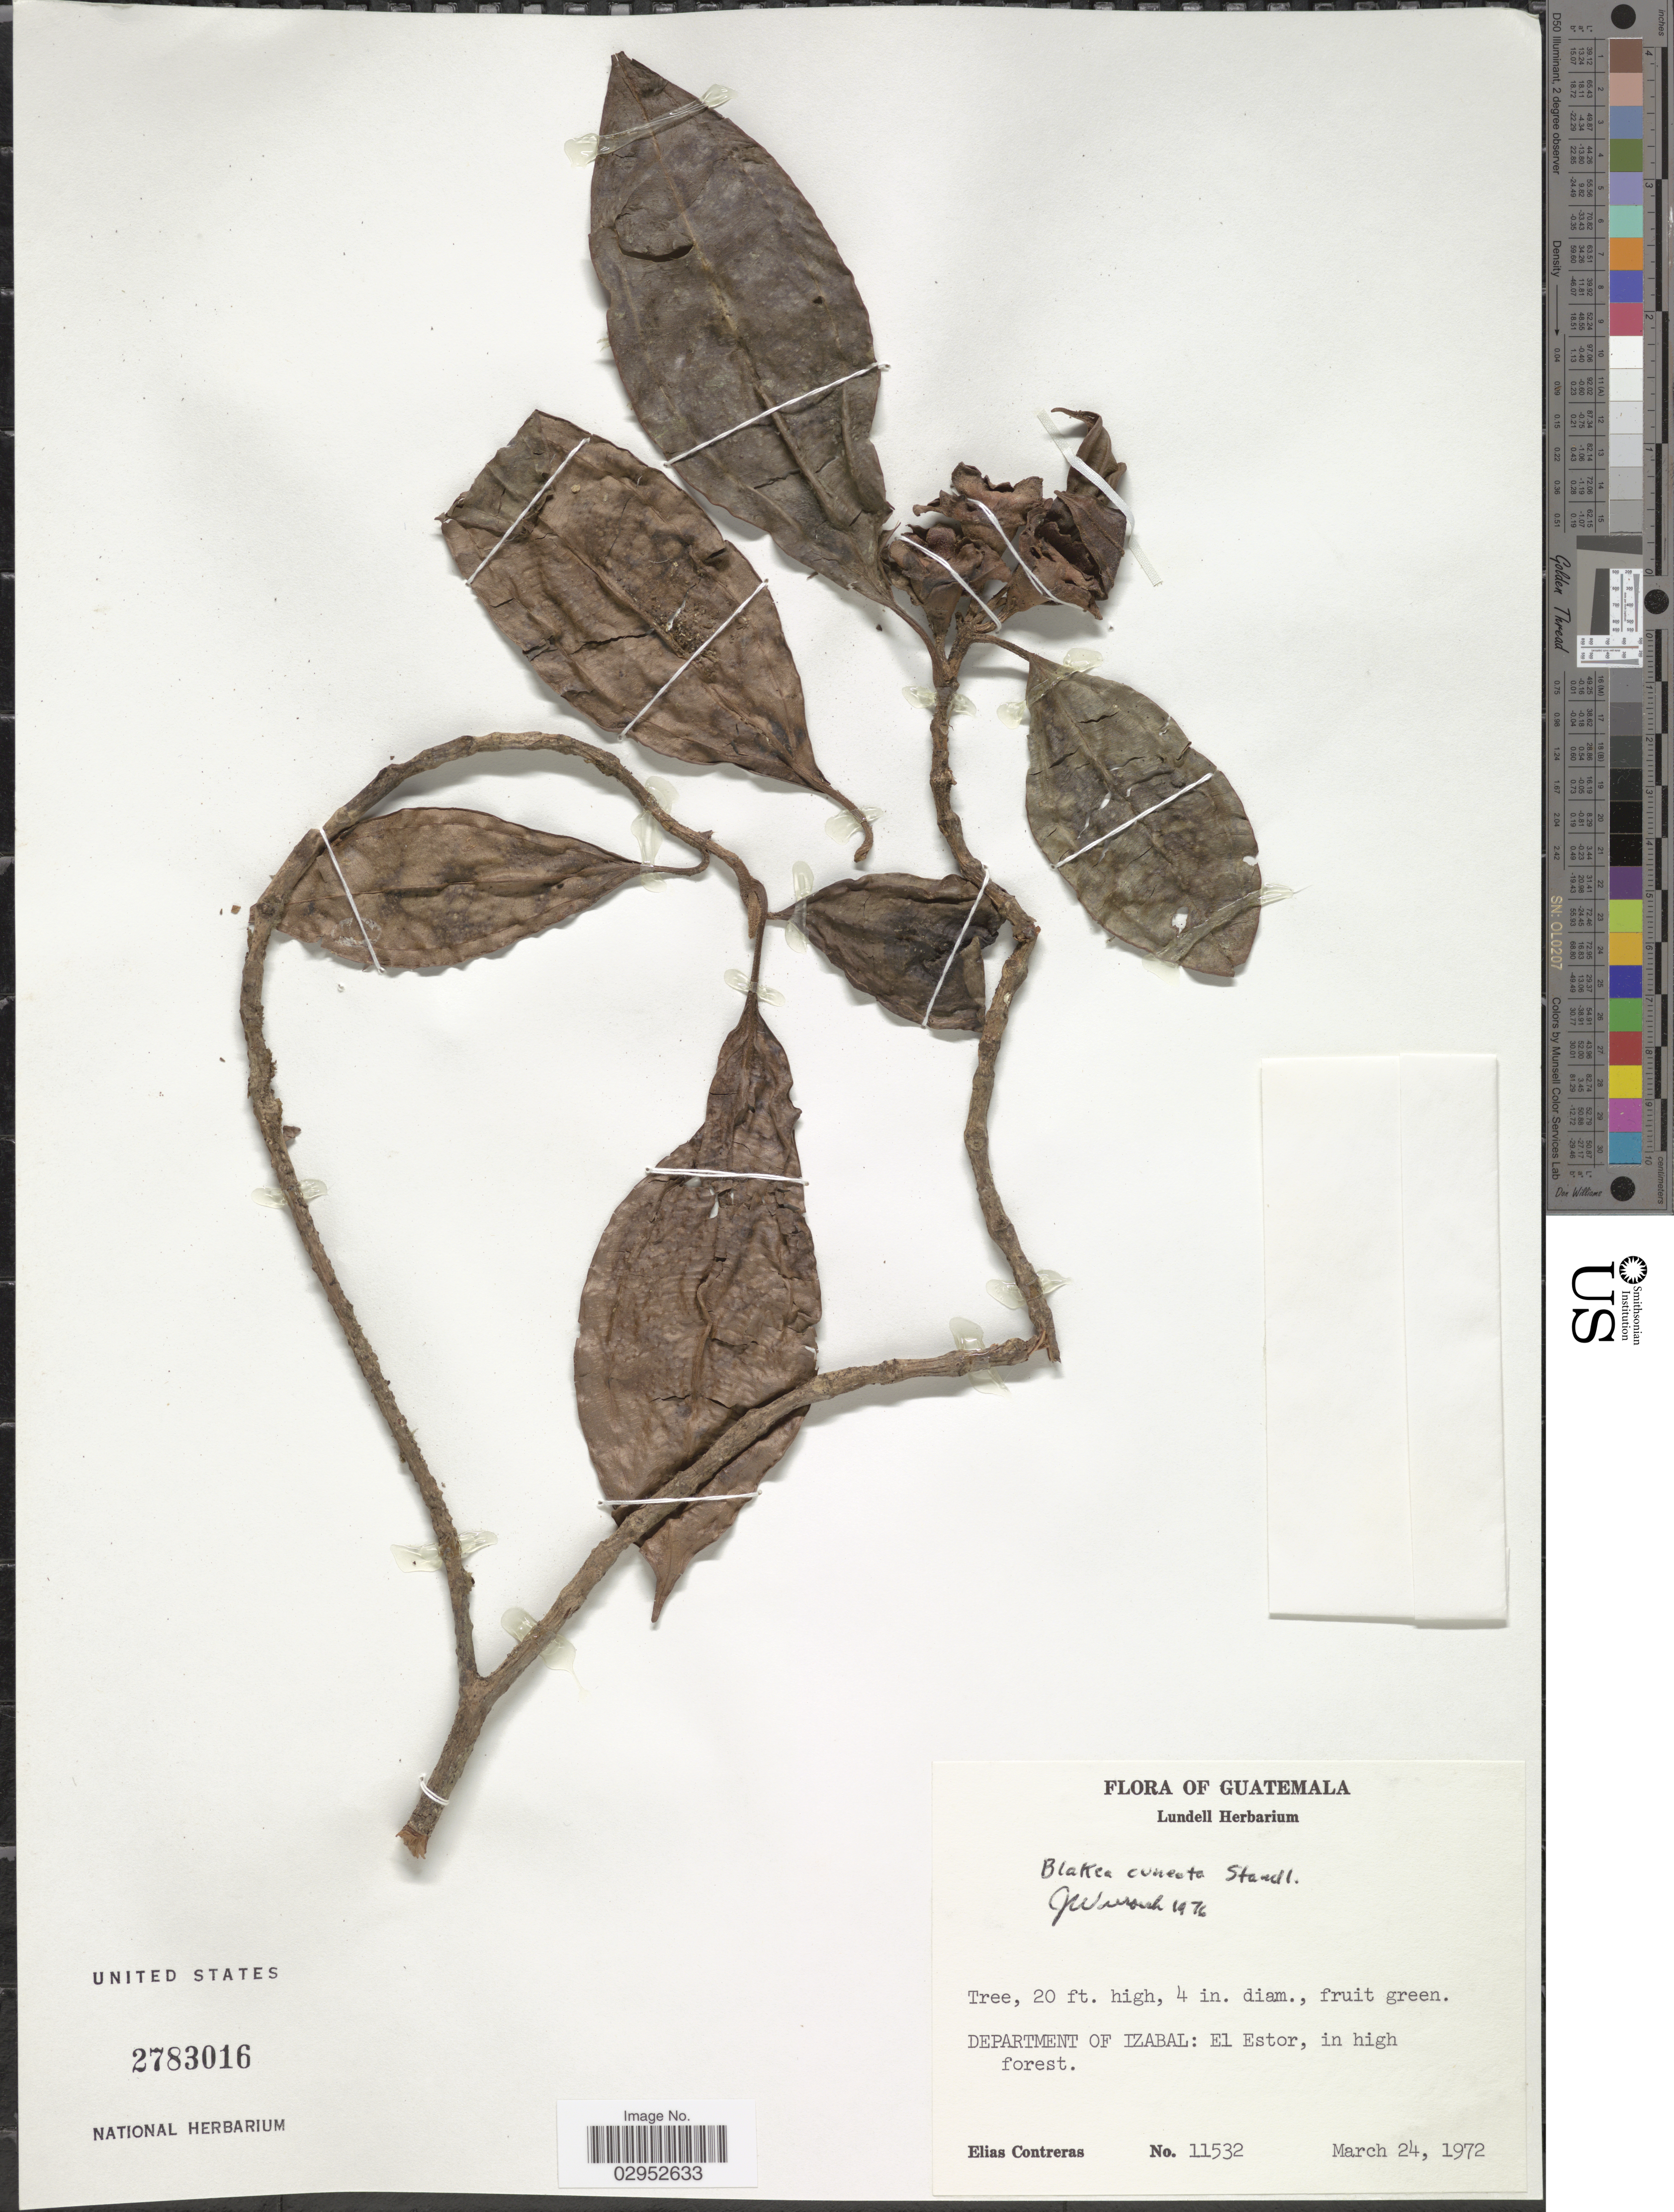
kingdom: Plantae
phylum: Tracheophyta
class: Magnoliopsida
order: Myrtales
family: Melastomataceae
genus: Blakea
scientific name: Blakea cuneata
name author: Standl.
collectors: E. Contreras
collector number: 11532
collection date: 1972-03-24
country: Guatemala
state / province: Izabal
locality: Department of Izabal: El Estor.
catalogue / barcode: US 2783016